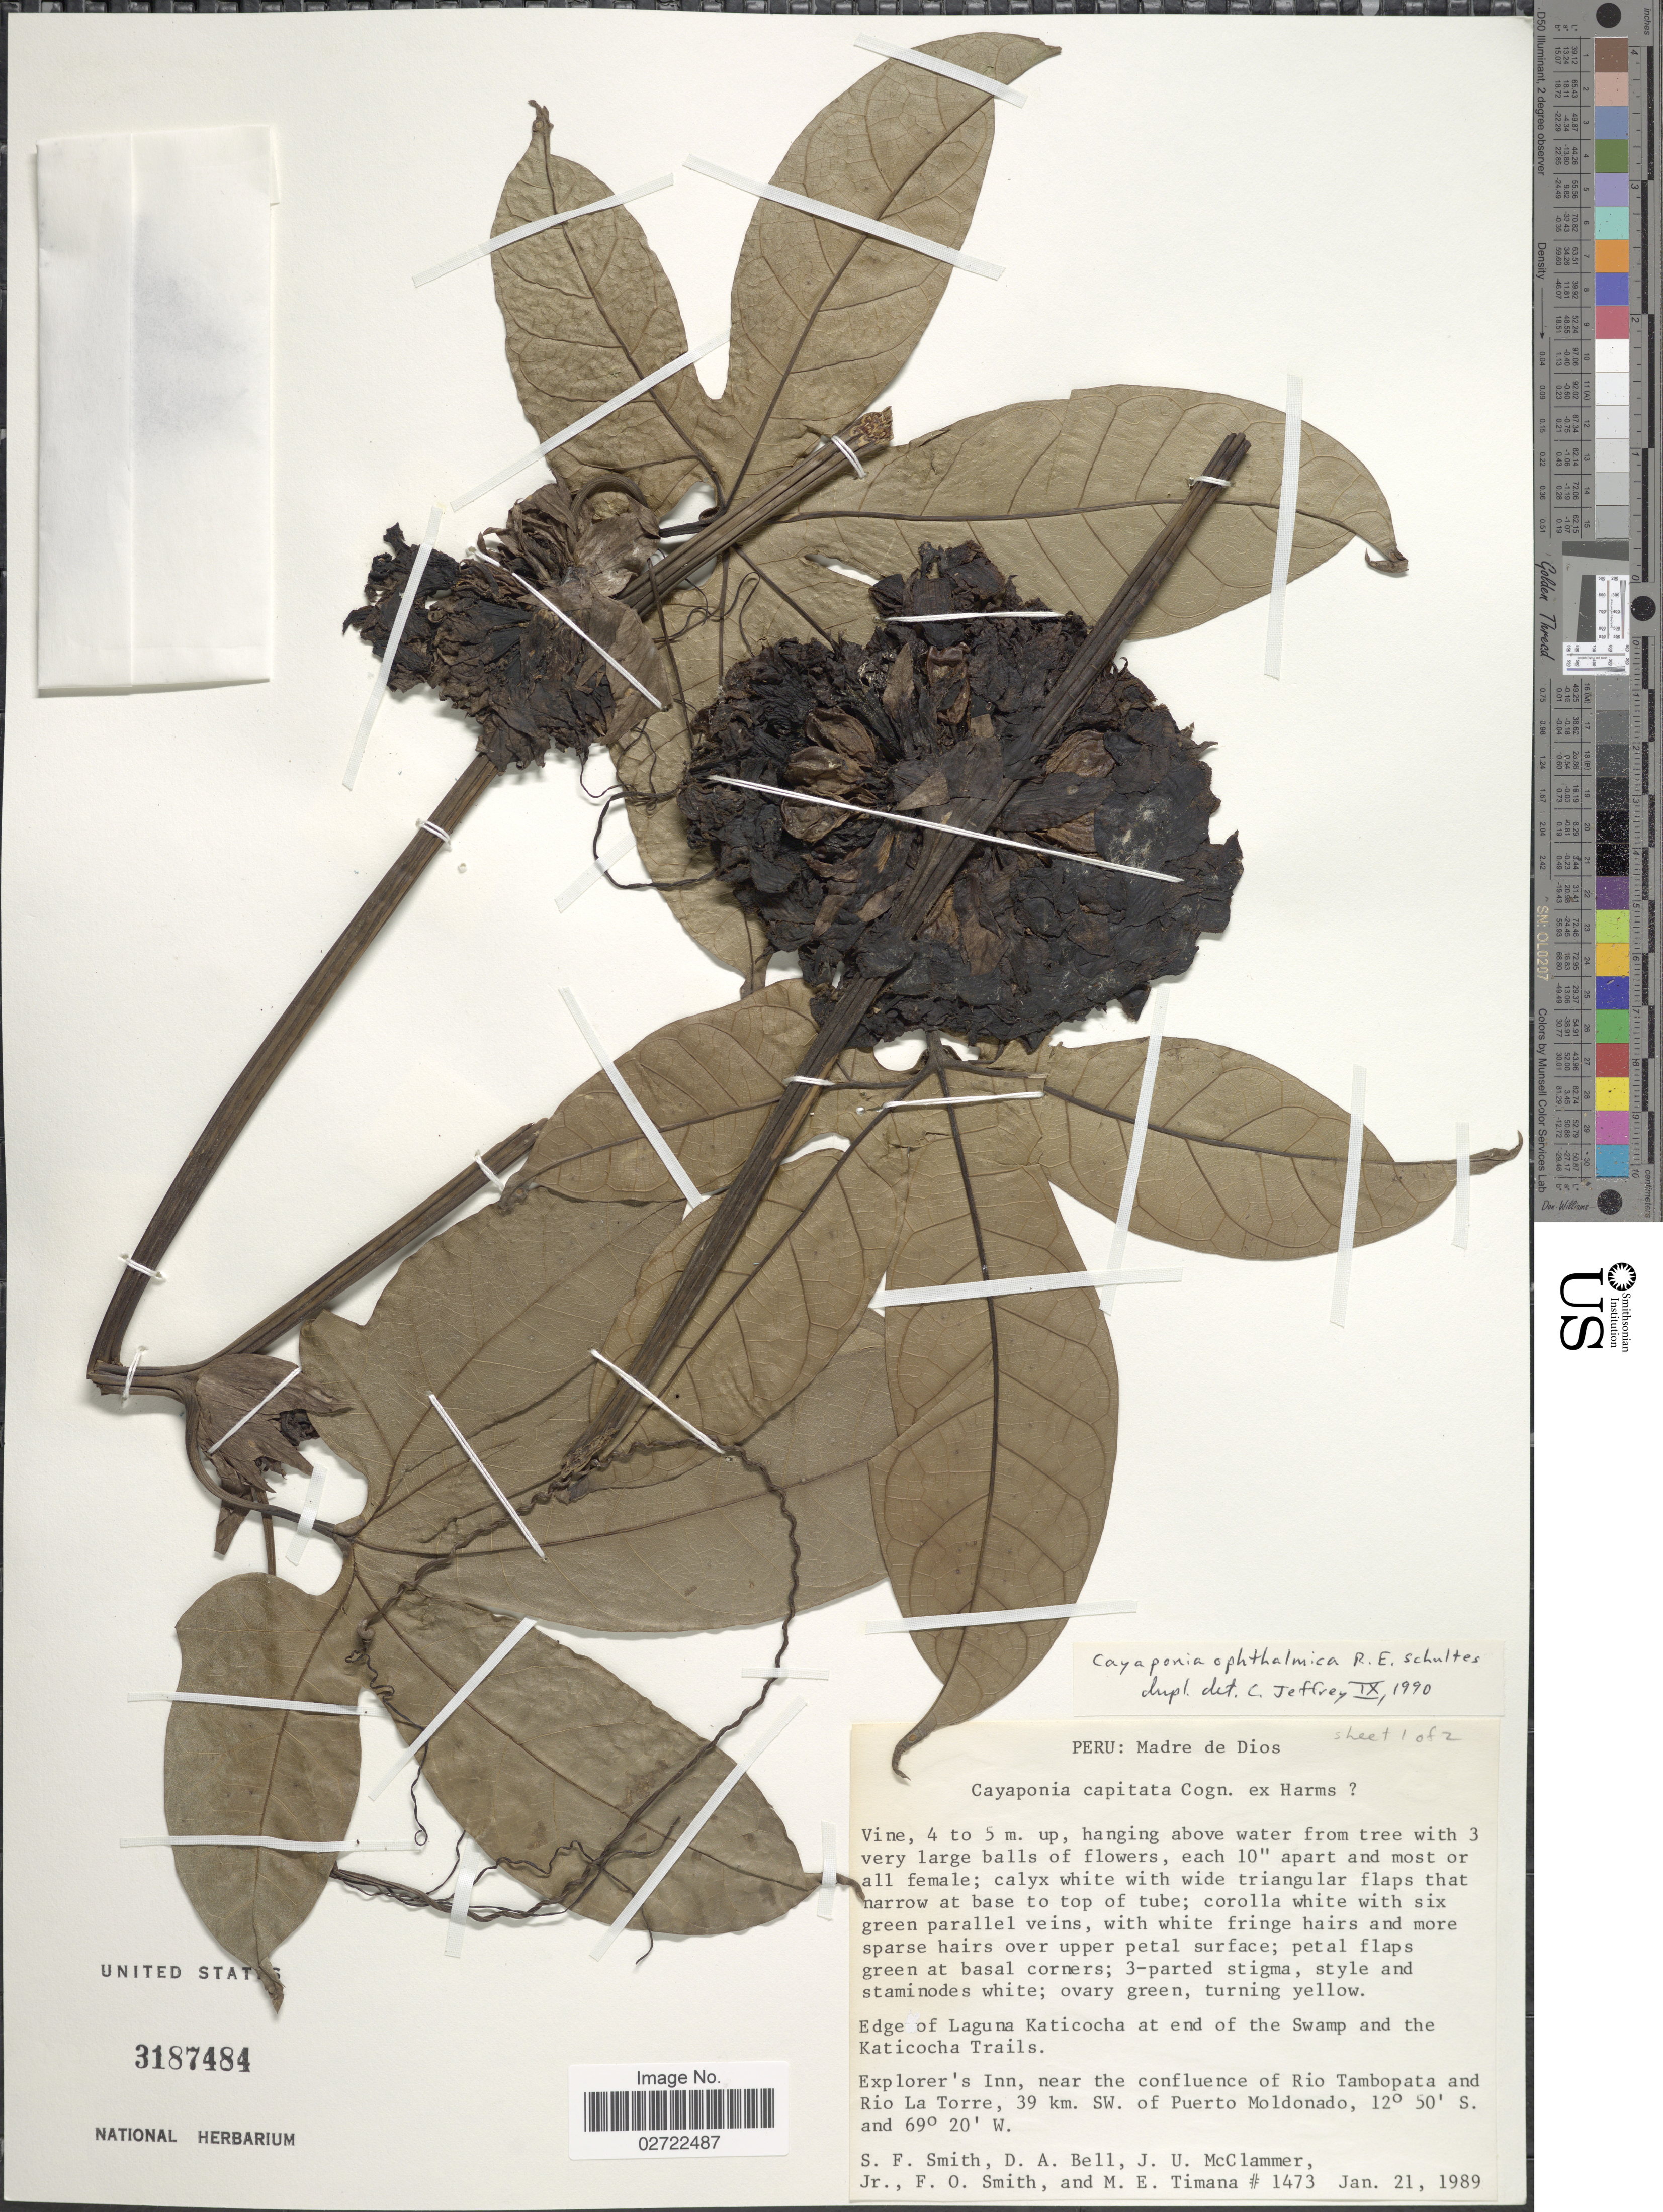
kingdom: Plantae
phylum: Tracheophyta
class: Magnoliopsida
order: Cucurbitales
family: Cucurbitaceae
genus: Cayaponia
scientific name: Cayaponia ophthalmica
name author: R.E. Schult.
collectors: S.F. Smith, D. A. Bell, J. McClammer Jr. & F. Smith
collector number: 1473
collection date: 1989-01-21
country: Peru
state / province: Madre de Dios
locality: Edge of Laguna Katicocha at end of the Swamp and the Katicocha Trails. Explorer's Inn, near the confluence of Rio Tambopata and Rio La Torre, 39 km. SW. of Puerto Moldonado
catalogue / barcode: US 3187484